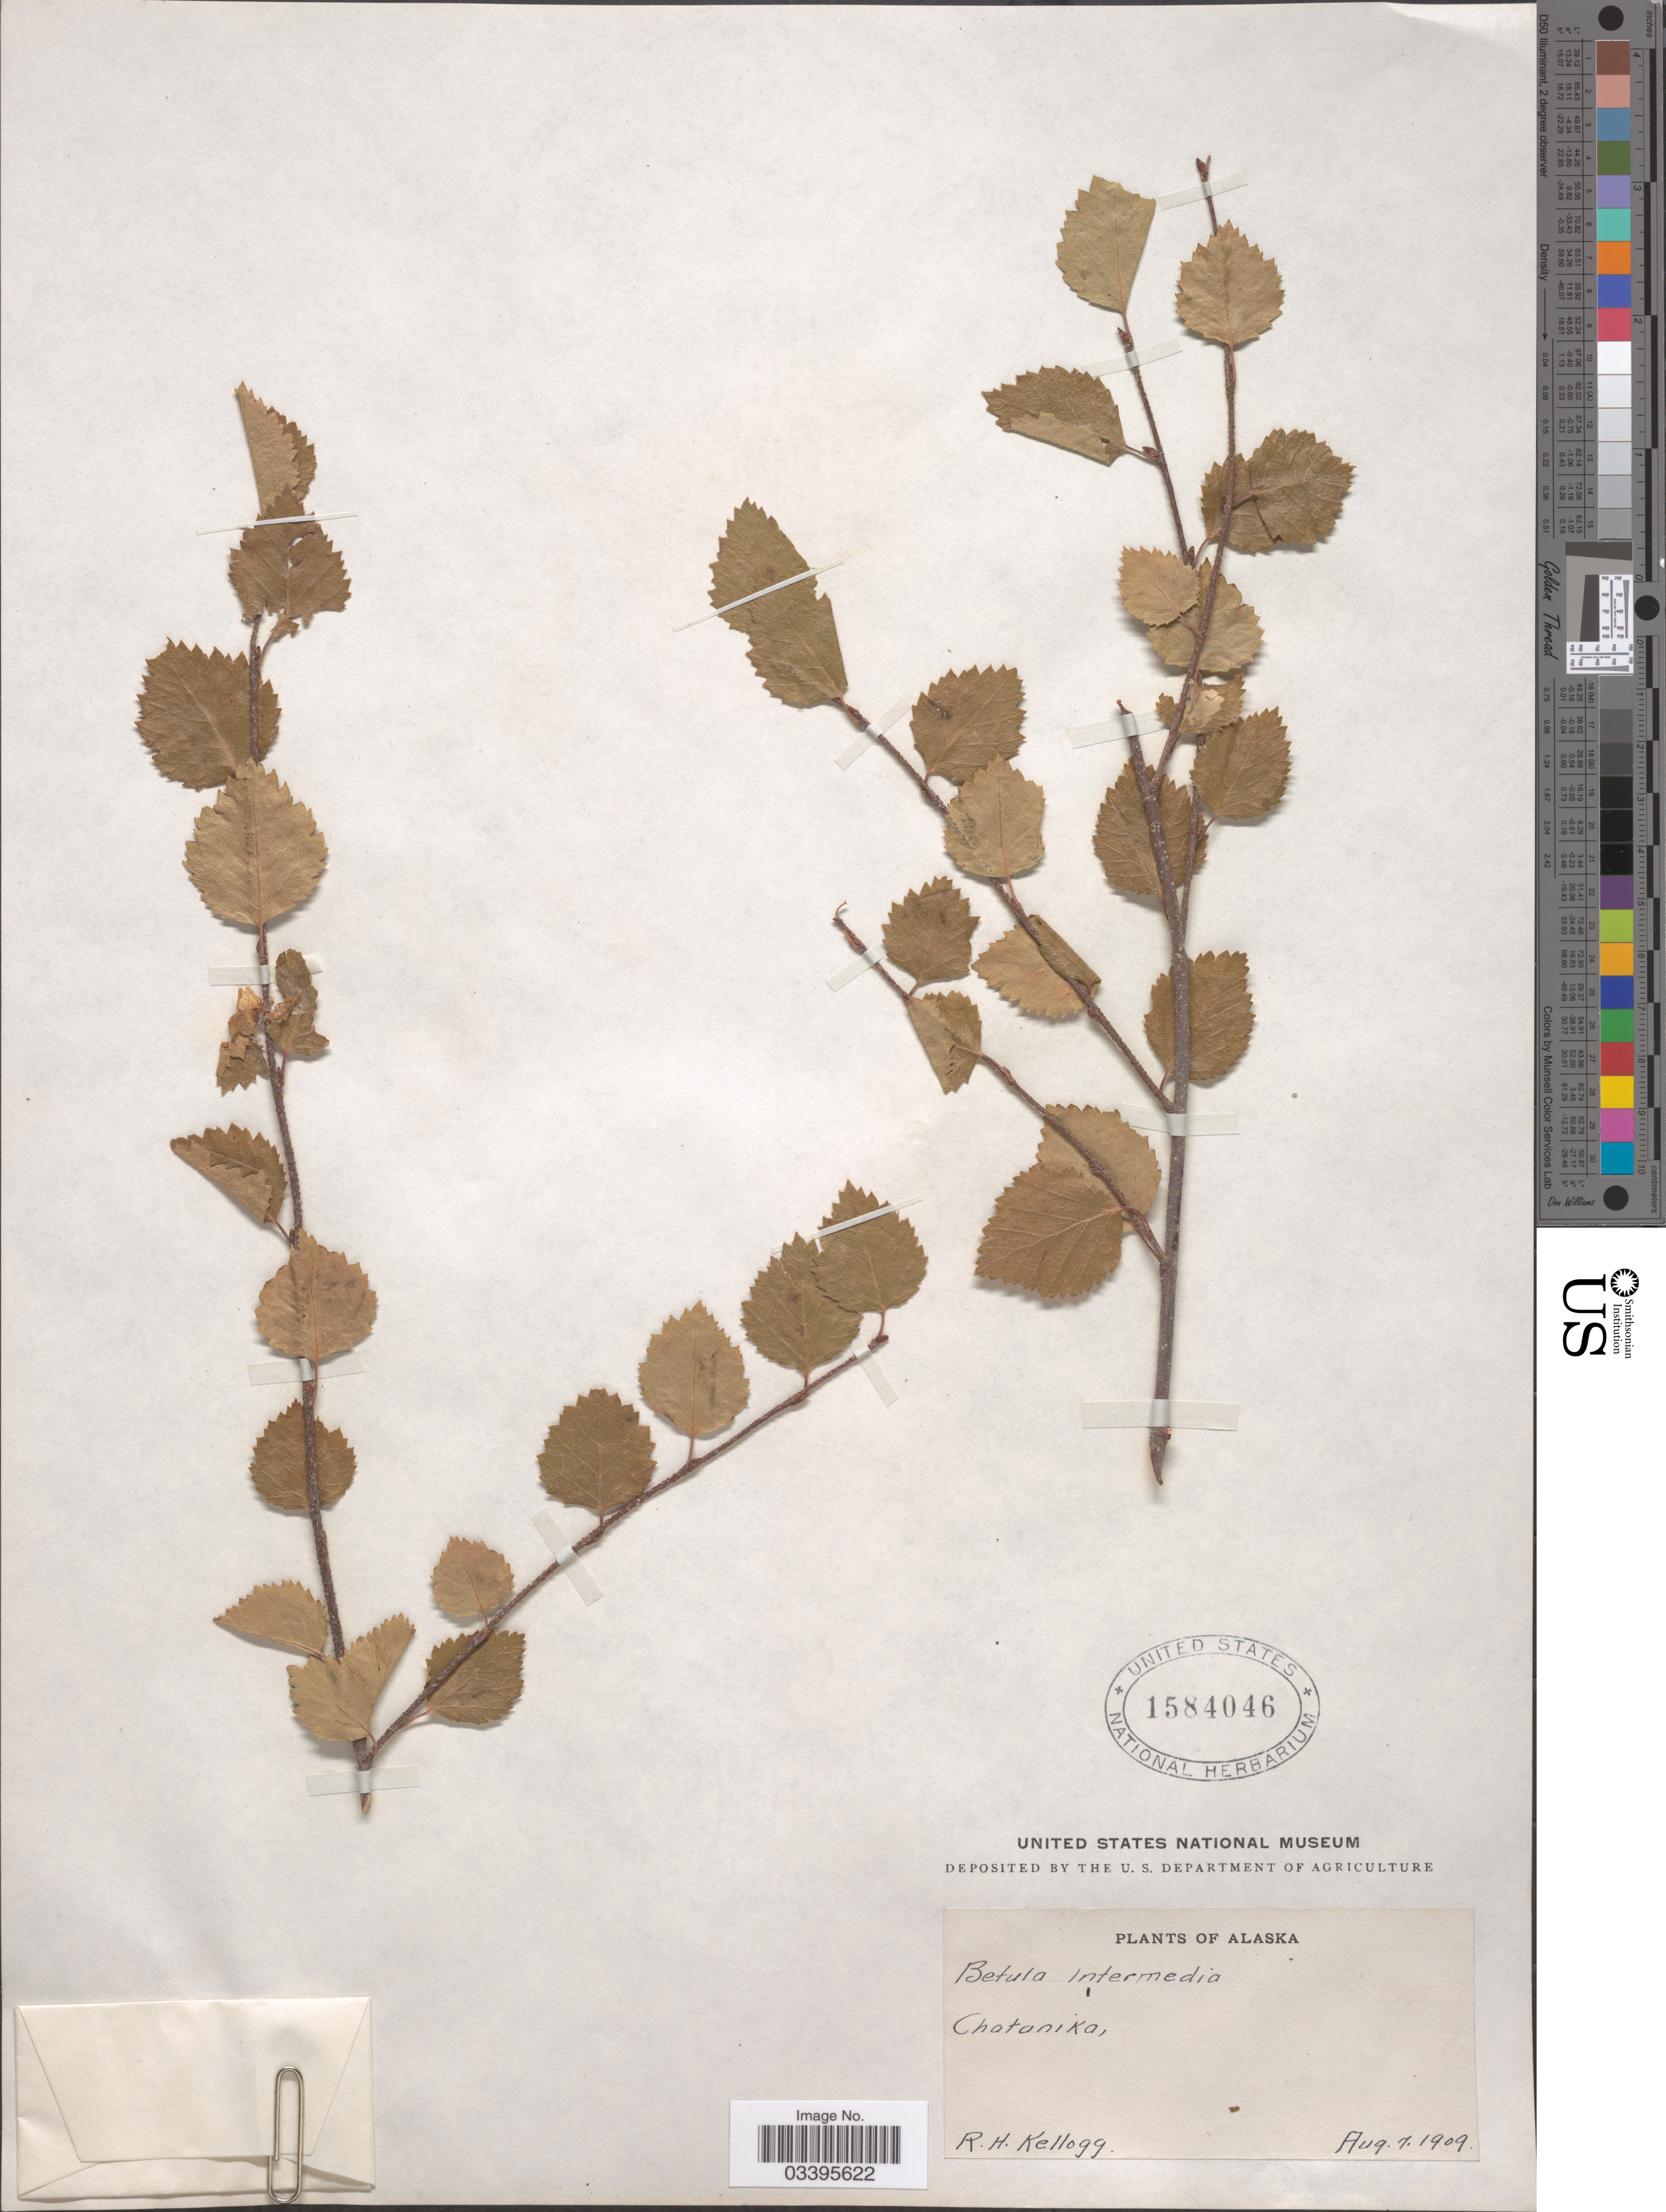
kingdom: Plantae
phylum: Tracheophyta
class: Magnoliopsida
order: Fagales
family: Betulaceae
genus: Betula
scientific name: Betula x jackii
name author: C.K. Schneid.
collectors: R. Kellogg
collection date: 1909-08-07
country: United States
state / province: Alaska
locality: Chatanika.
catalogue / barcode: US 1584046